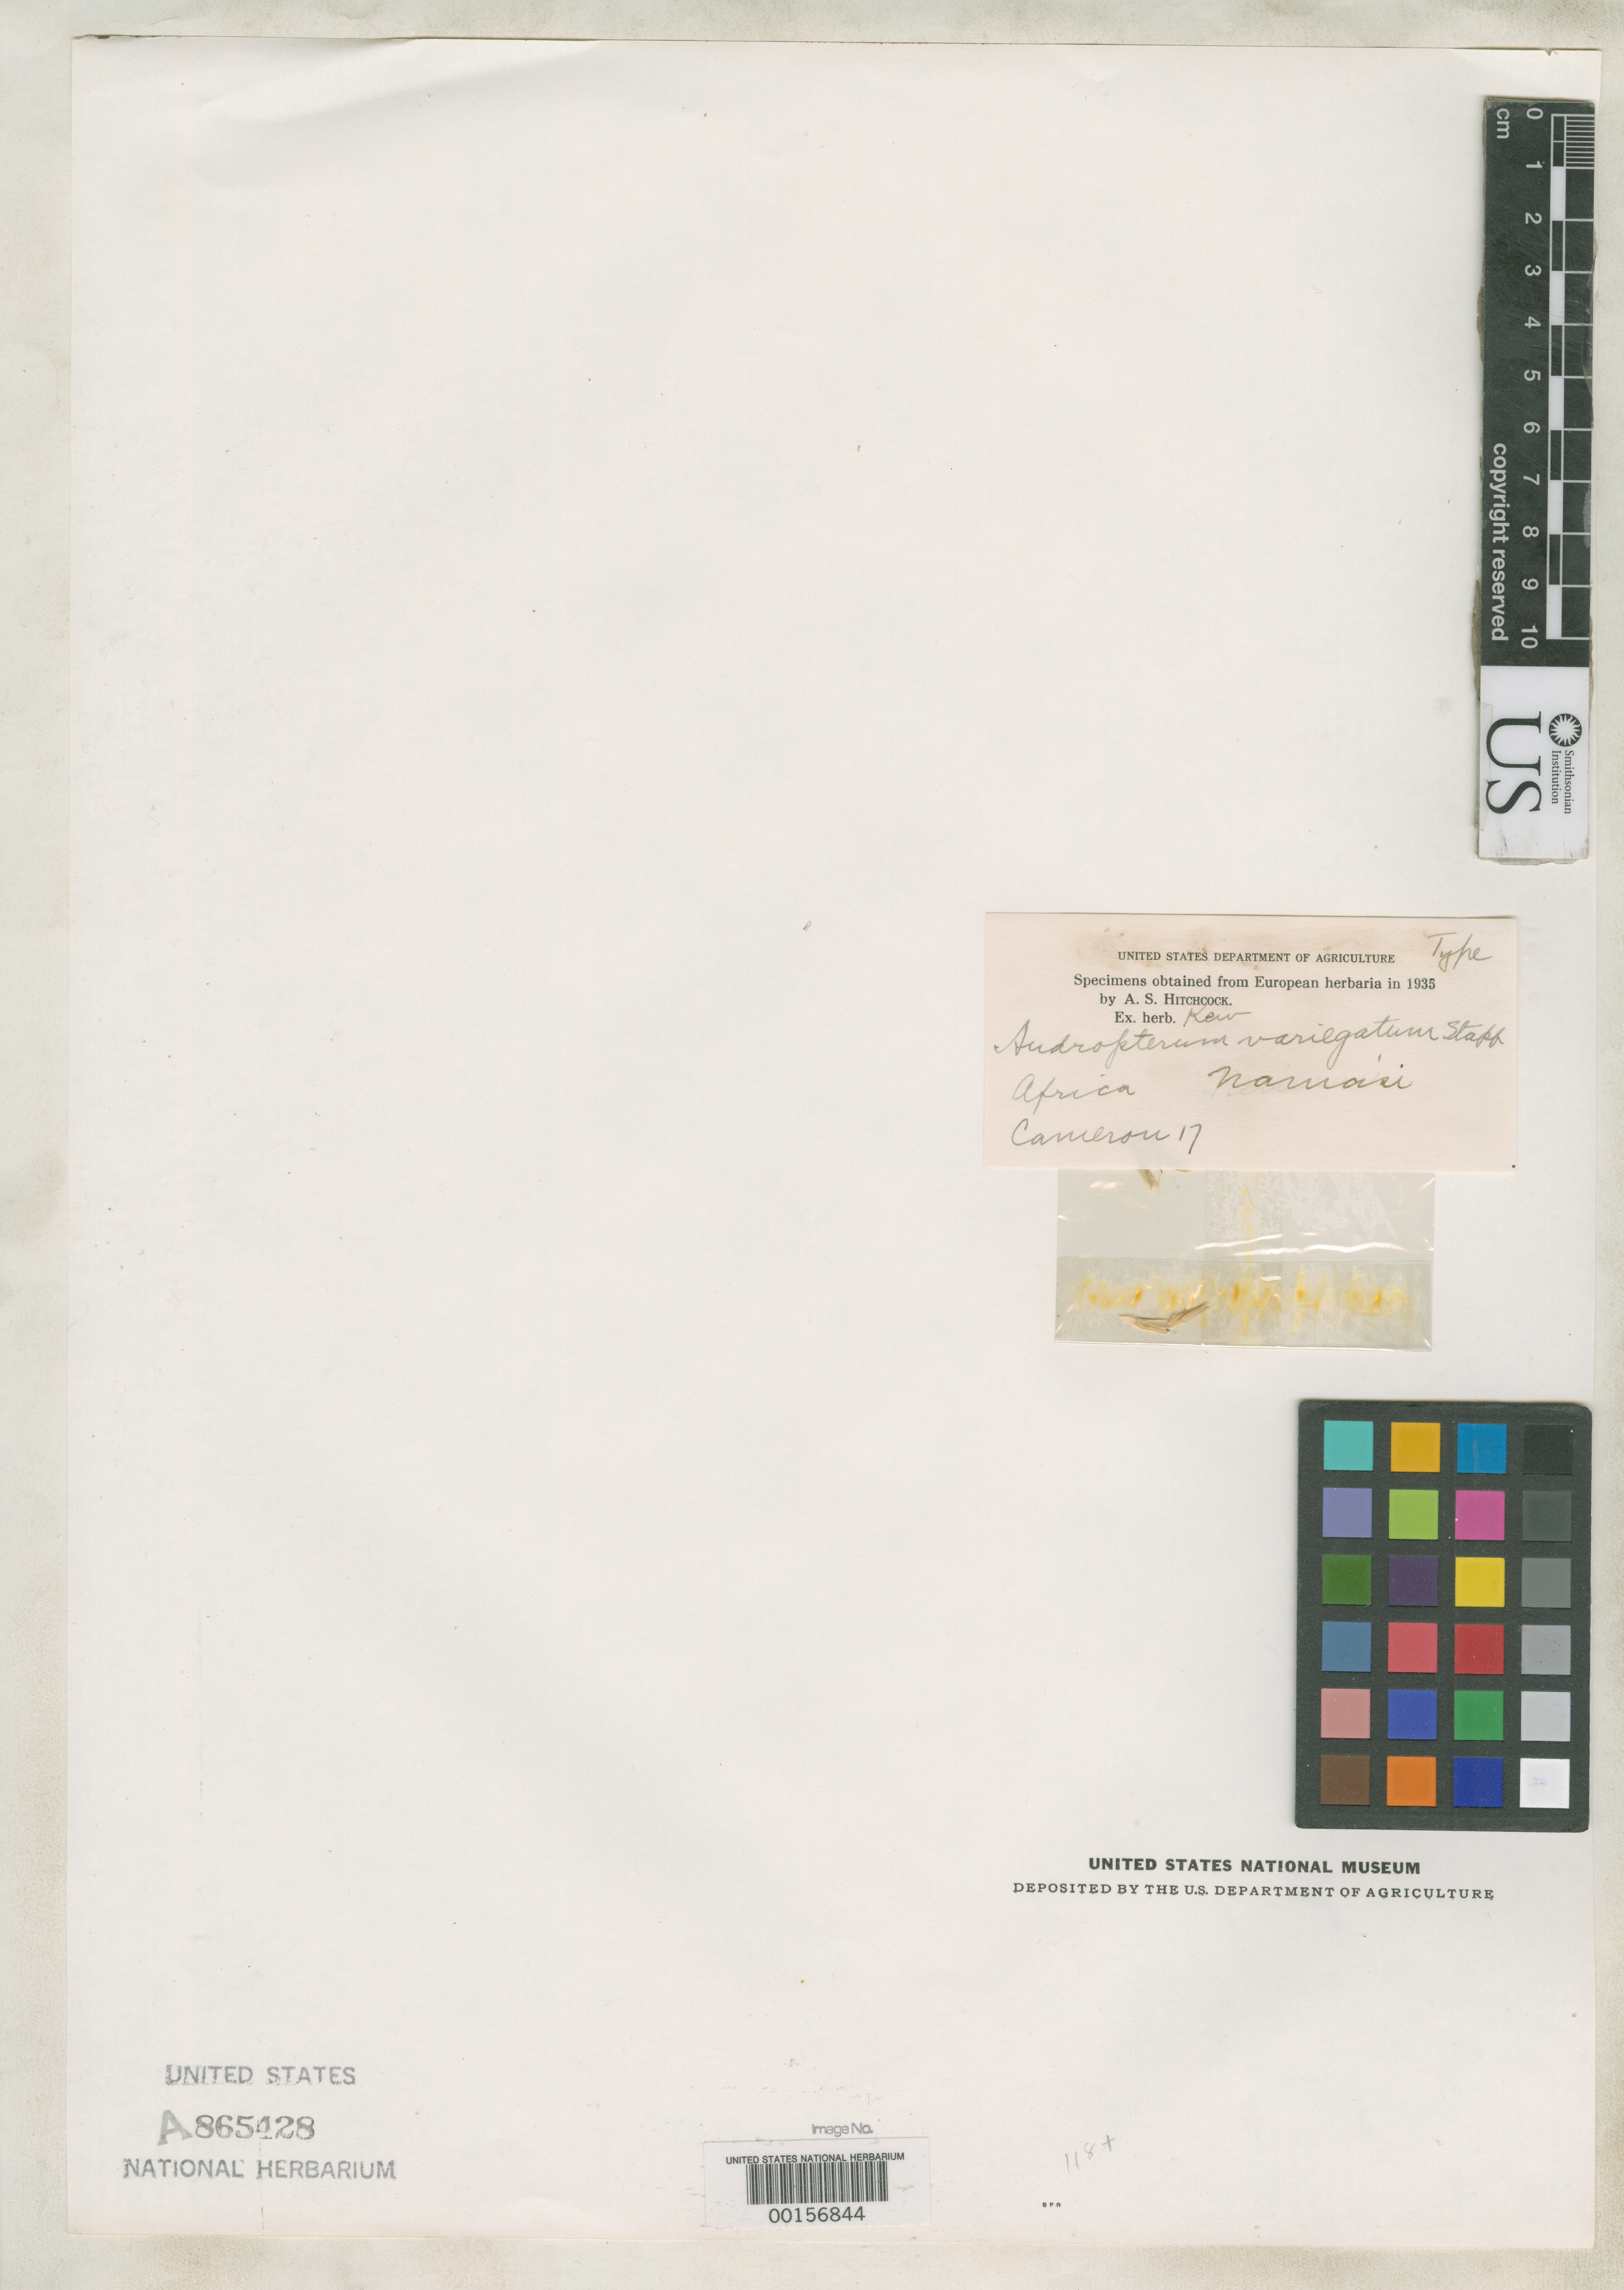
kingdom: Plantae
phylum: Tracheophyta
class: Liliopsida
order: Poales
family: Poaceae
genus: Andropterum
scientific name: Andropterum variegatum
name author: Stapf in Prain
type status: Type Fragment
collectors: A. Cameron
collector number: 17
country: Mozambique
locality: Namasi.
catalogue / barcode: US 865428A